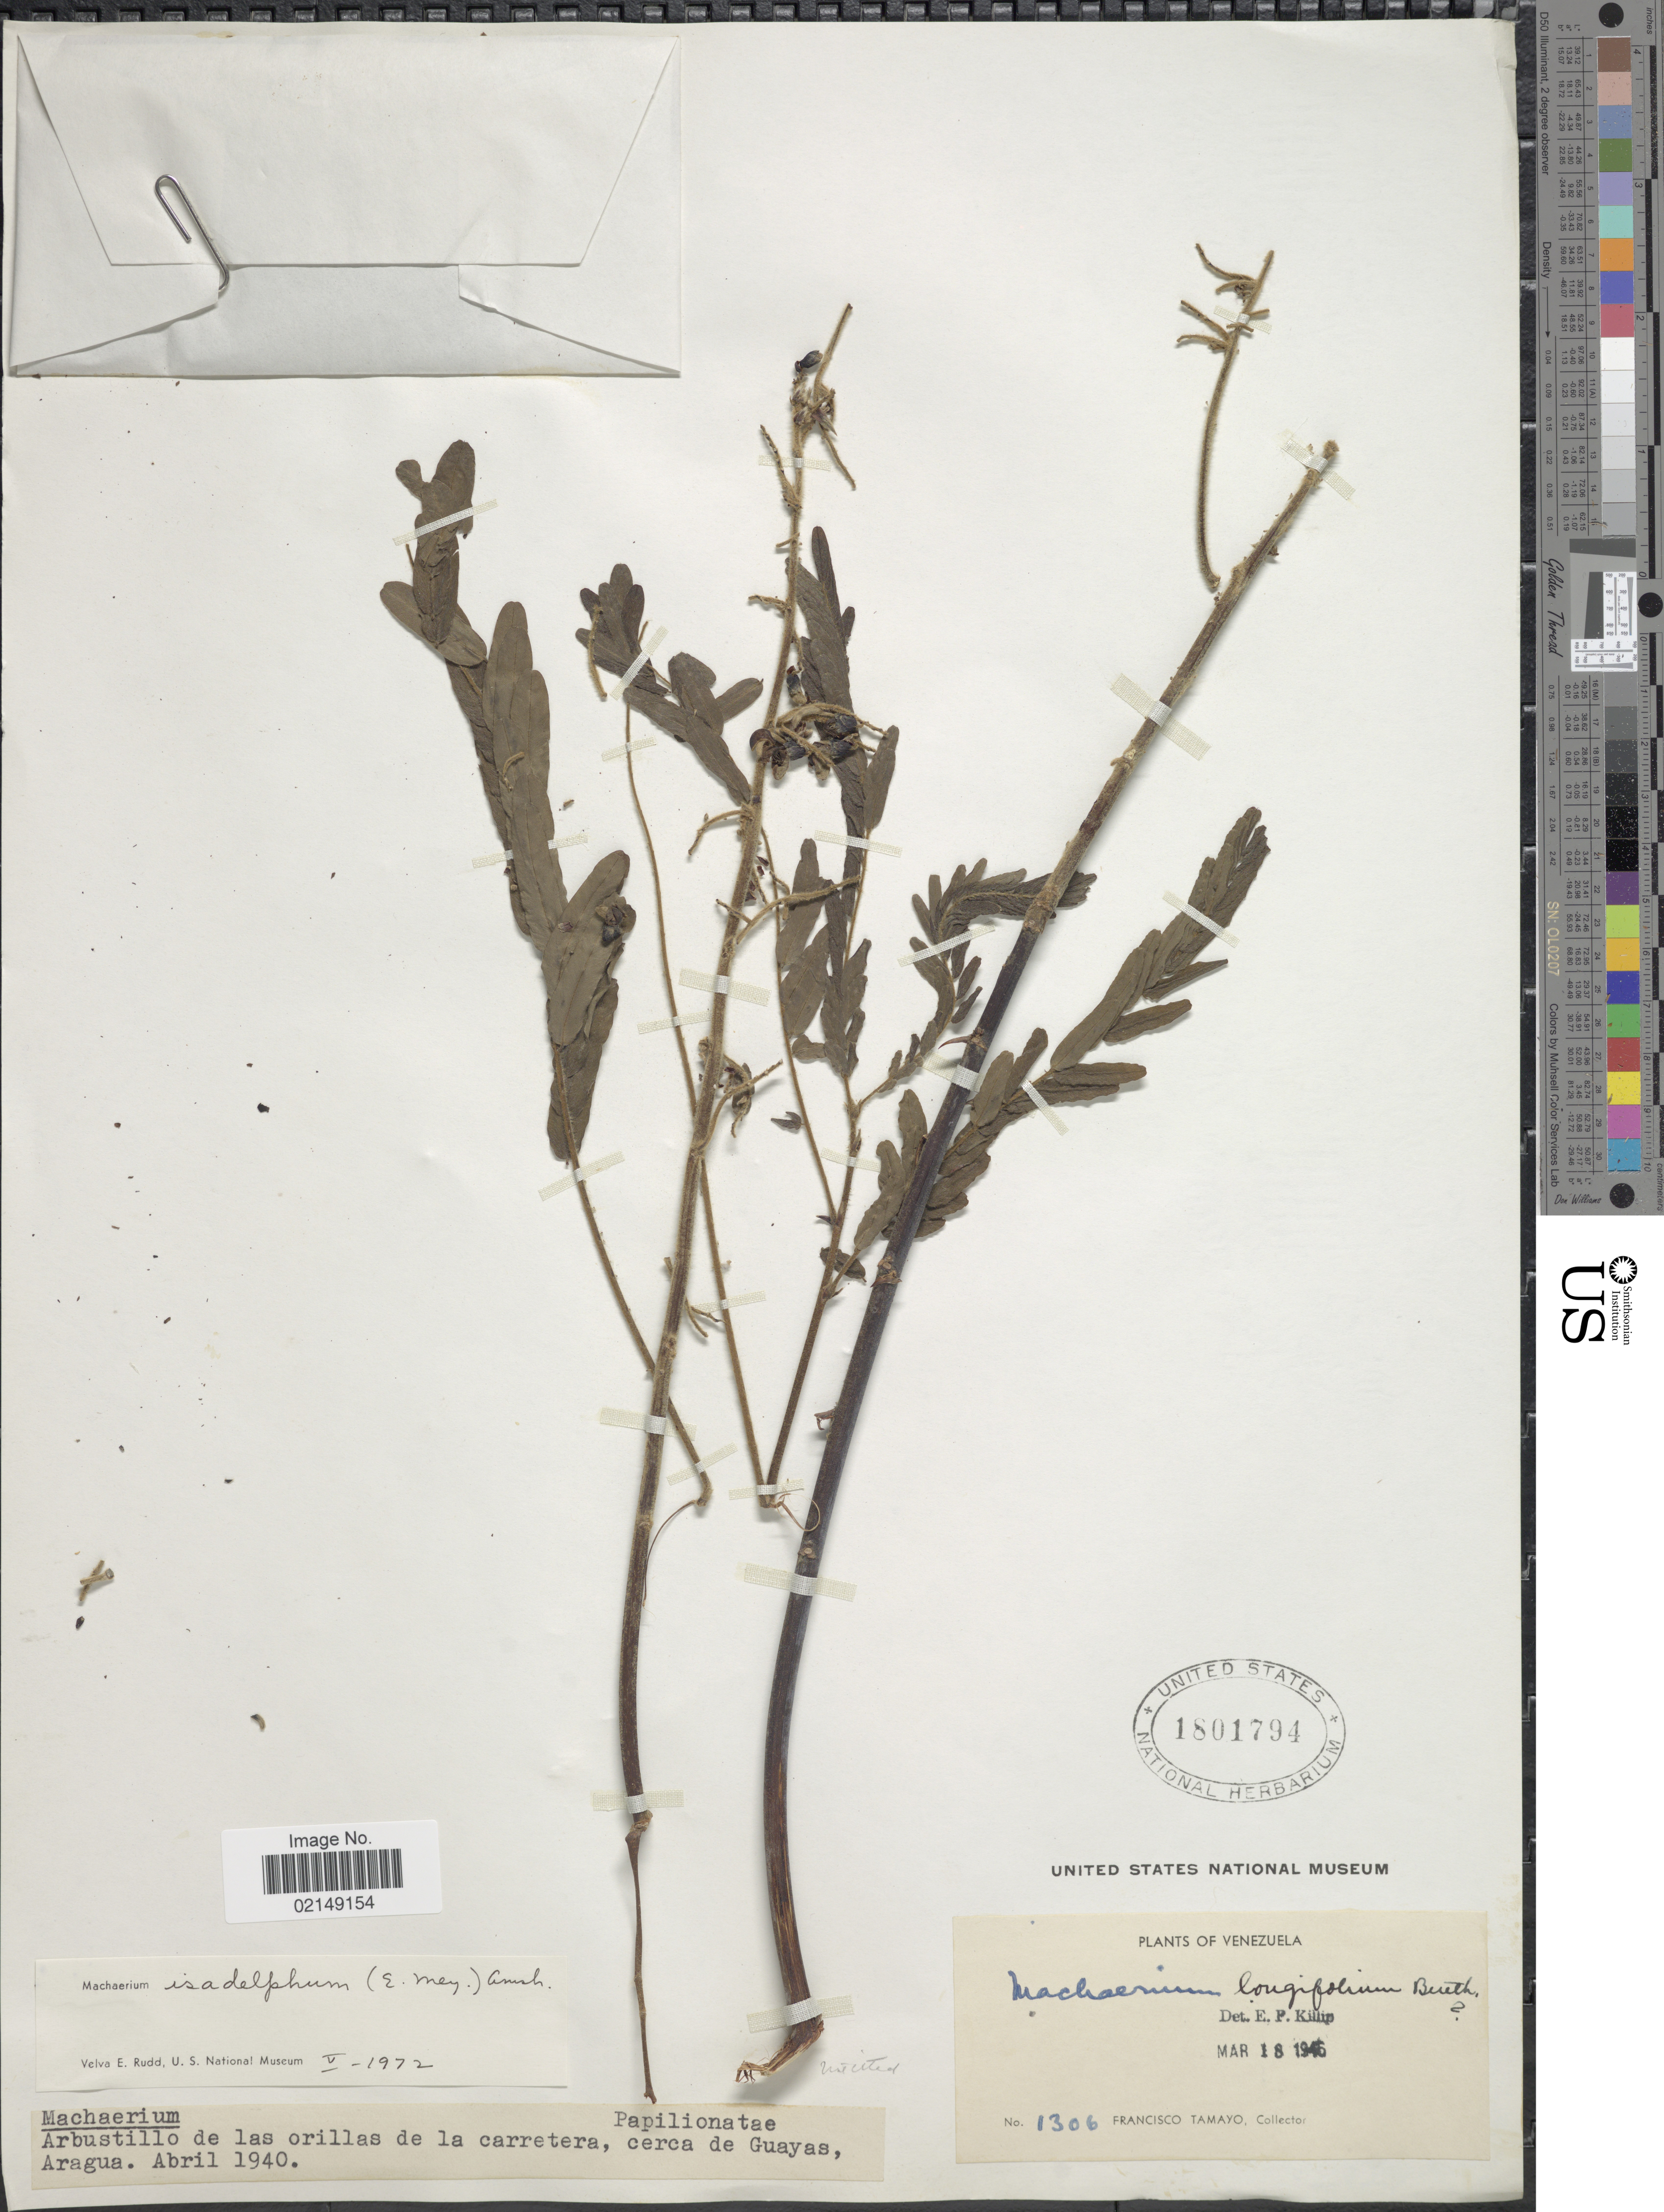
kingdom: Plantae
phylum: Tracheophyta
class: Magnoliopsida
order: Fabales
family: Fabaceae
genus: Machaerium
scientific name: Machaerium isadelphum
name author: (E. Mey.) Amshoff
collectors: F. Tamayo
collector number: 1306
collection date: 1940-04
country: Venezuela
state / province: Aragua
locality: De la carretera, cerca de Guayas.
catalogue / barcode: US 1801794